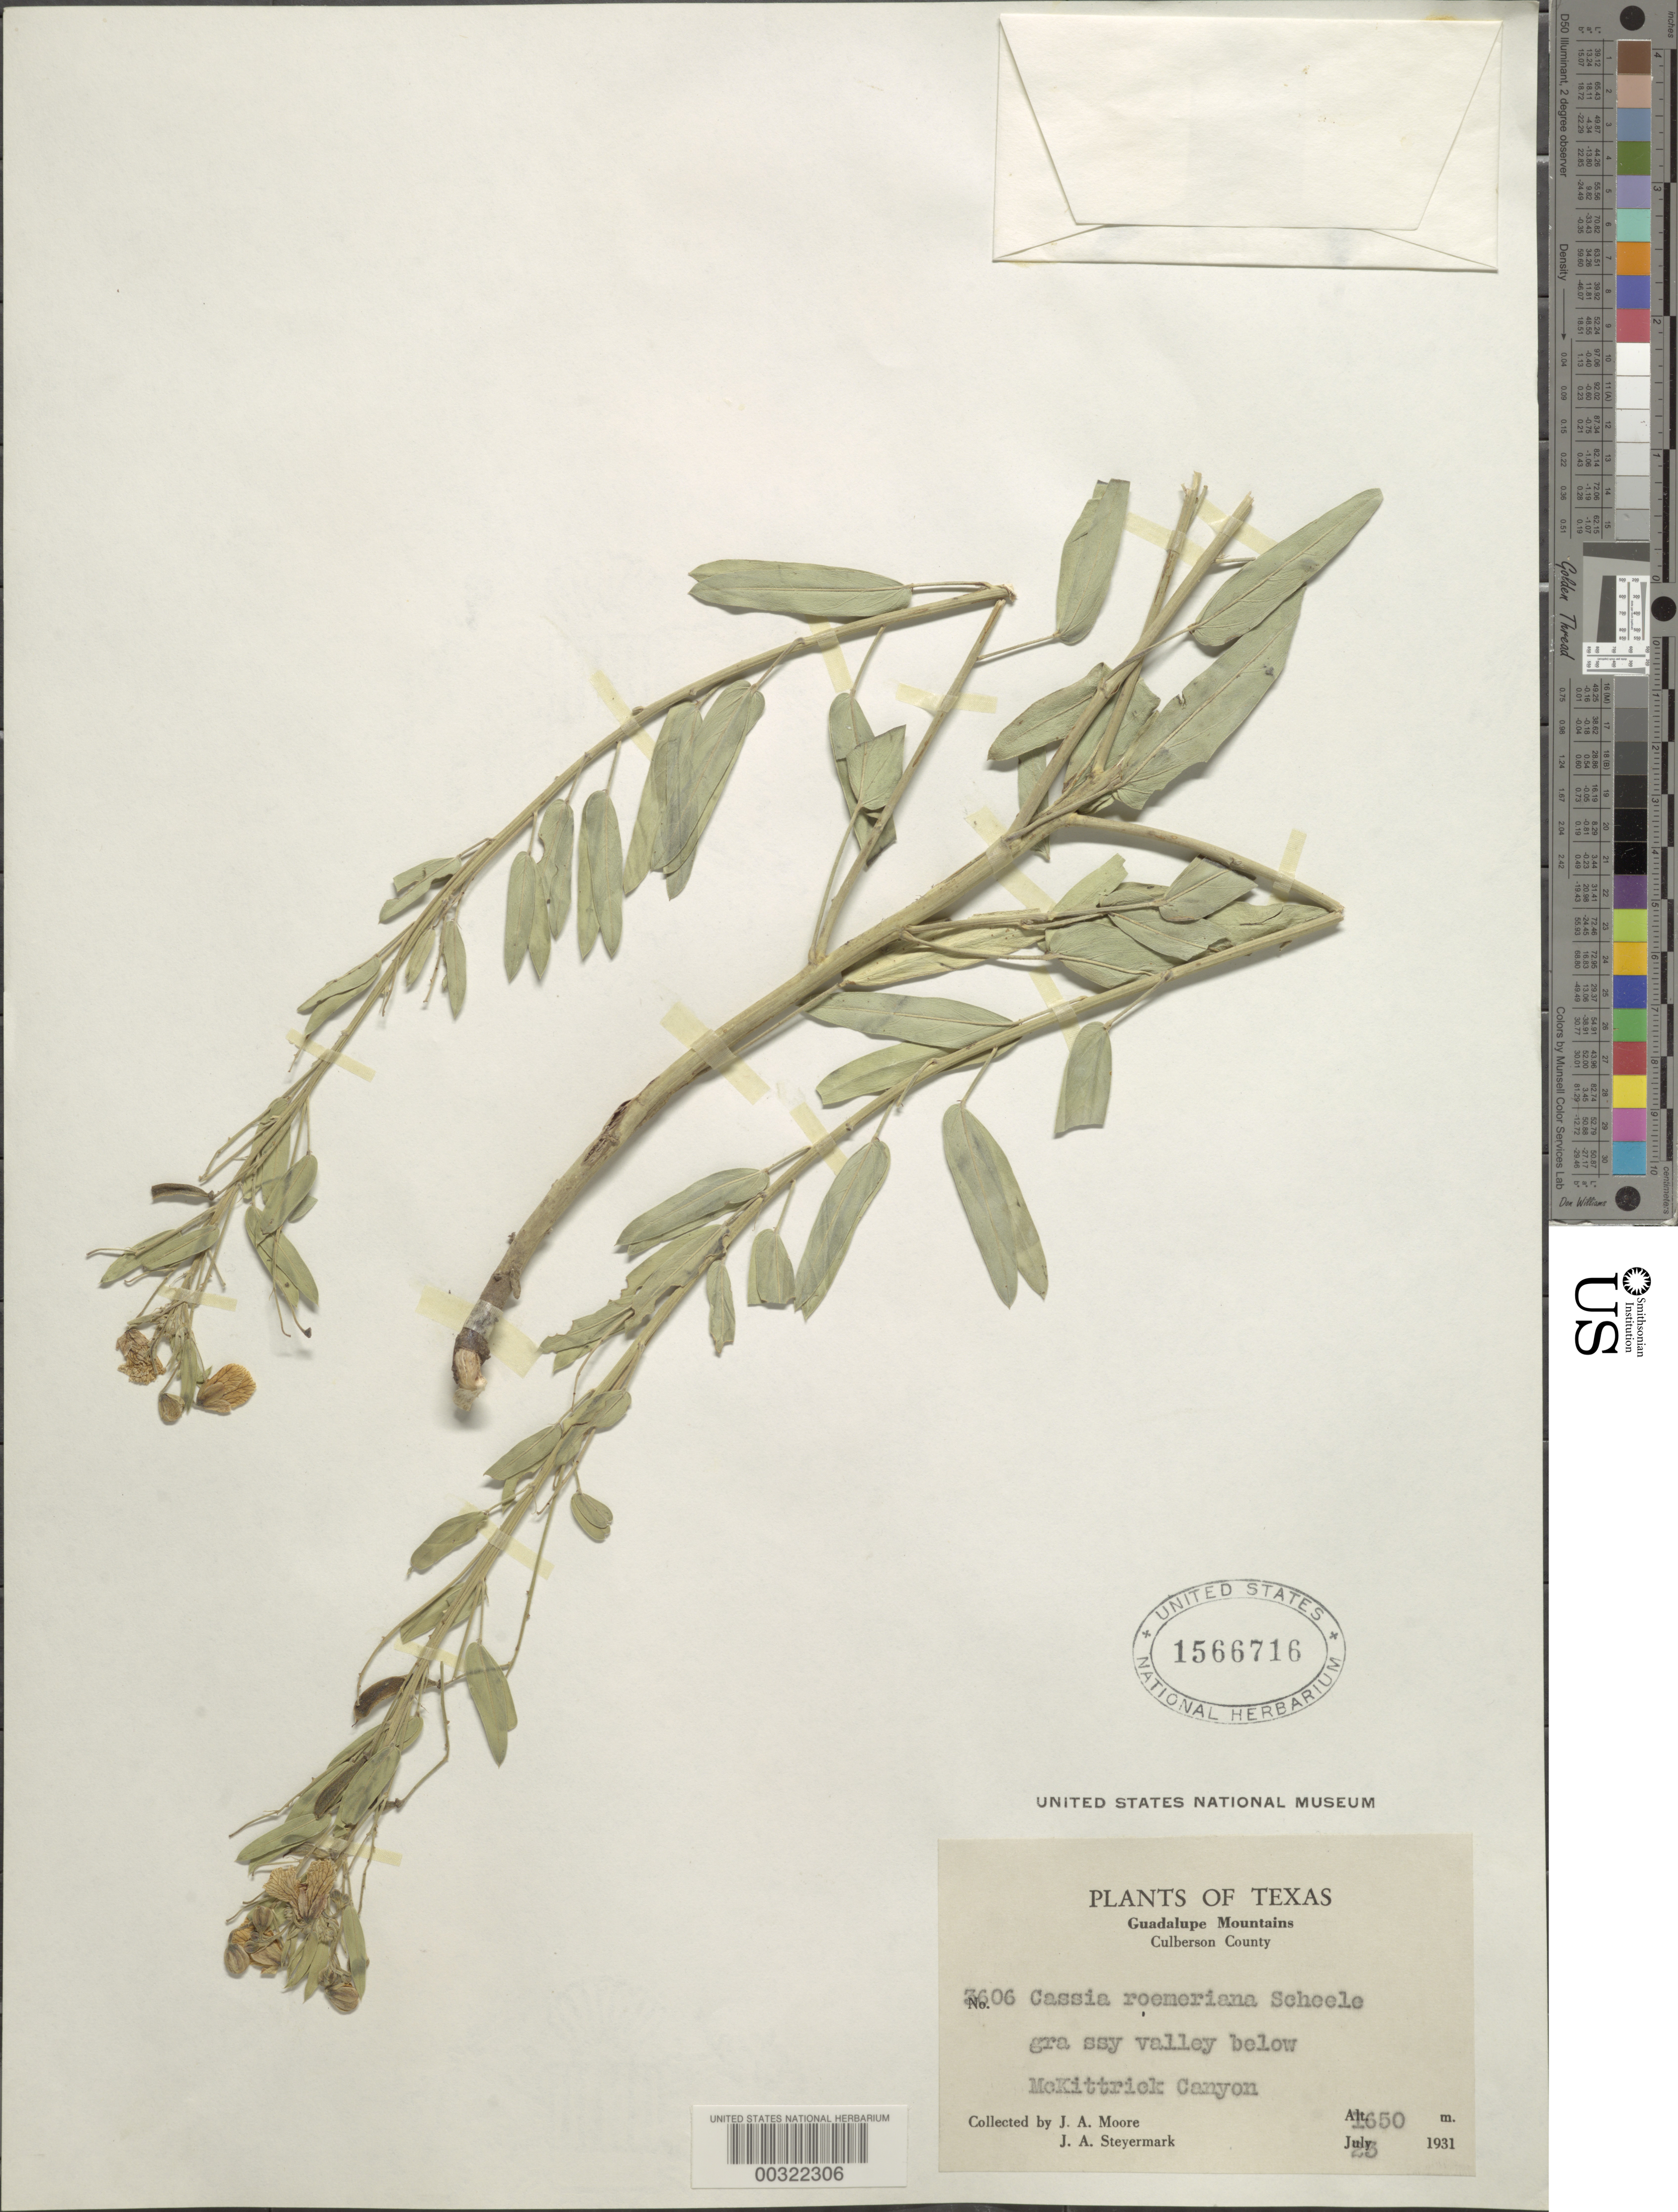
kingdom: Plantae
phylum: Tracheophyta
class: Magnoliopsida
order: Fabales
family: Fabaceae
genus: Senna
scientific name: Senna roemeriana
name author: (Scheele) H.S. Irwin & Barneby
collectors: J. Moore & J. Steyermark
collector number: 3606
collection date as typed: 23 Jun 1931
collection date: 1931-06-23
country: United States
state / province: Texas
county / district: Culberson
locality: Valley below mckittrick canyon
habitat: Grassy valley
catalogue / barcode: US 1566716